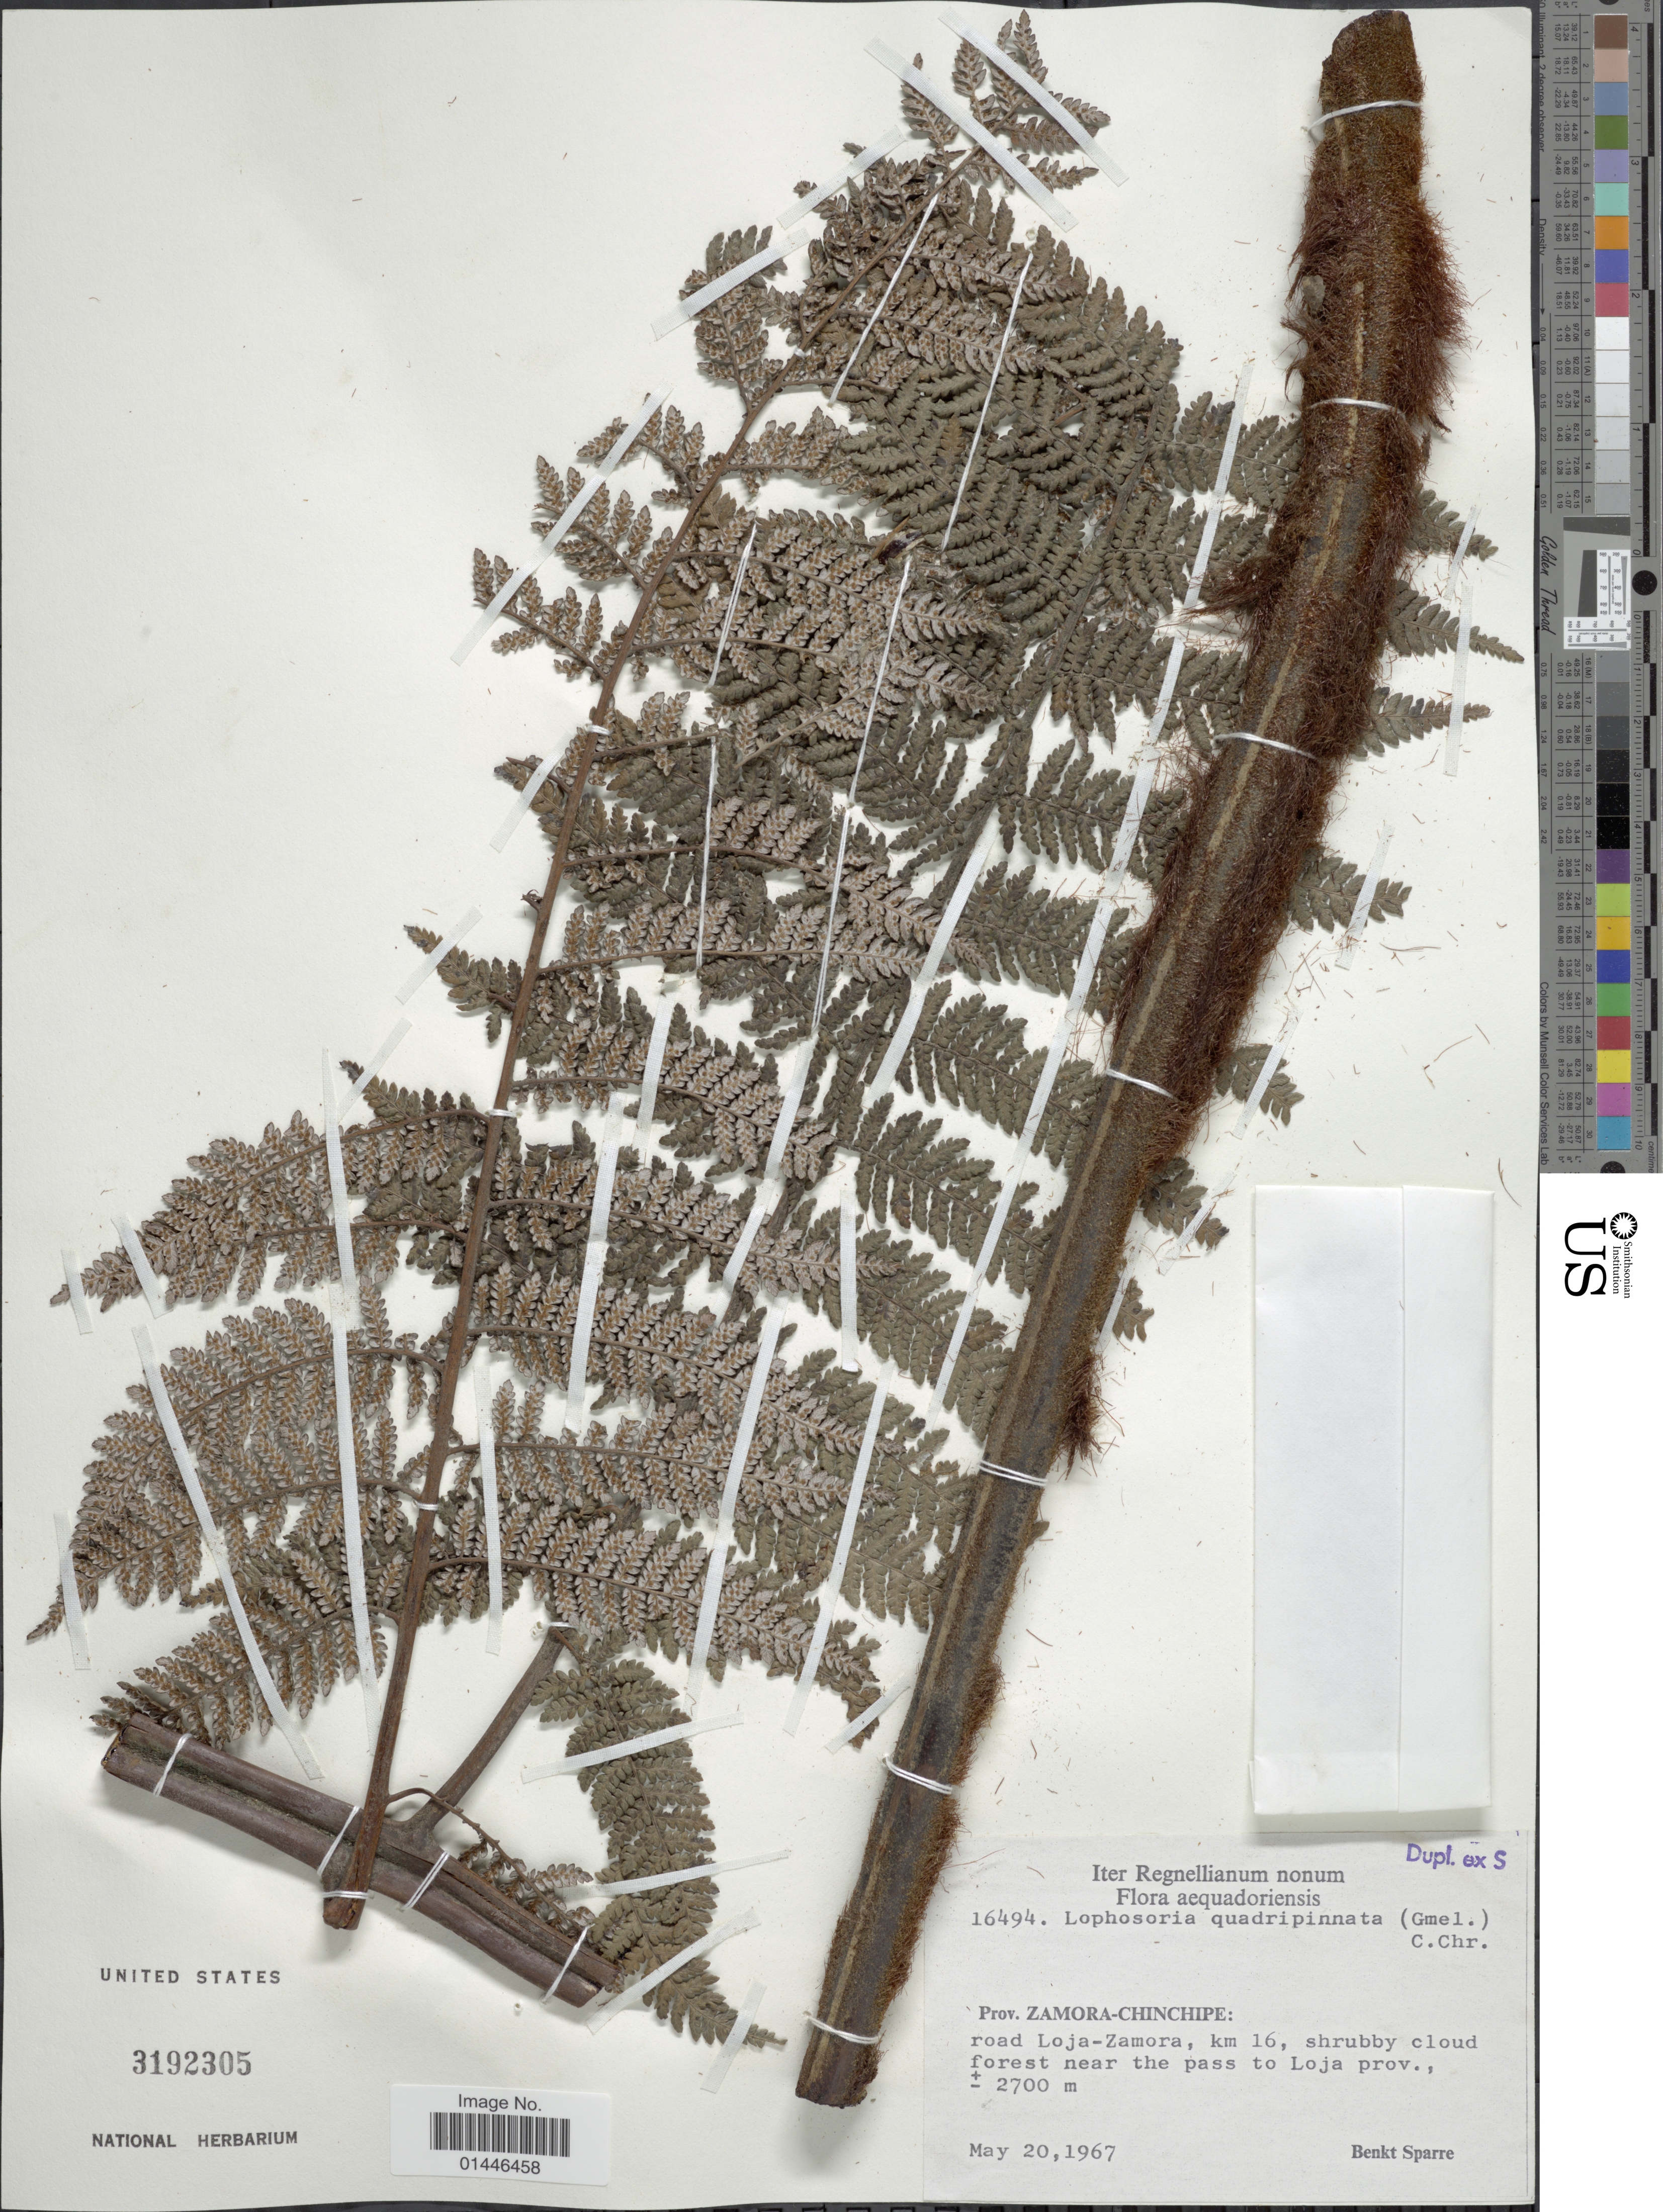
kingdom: Plantae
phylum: Tracheophyta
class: Polypodiopsida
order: Cyatheales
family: Dicksoniaceae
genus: Lophosoria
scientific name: Lophosoria quadripinnata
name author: (J.F. Gmel.) C. Chr.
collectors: B. Sparre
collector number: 16494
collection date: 1967-05-20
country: Ecuador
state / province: Zamora-Chinchipe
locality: Road Loja-Zamora, km 16, near the pass to Loja prov.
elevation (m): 2700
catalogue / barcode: US 3192305